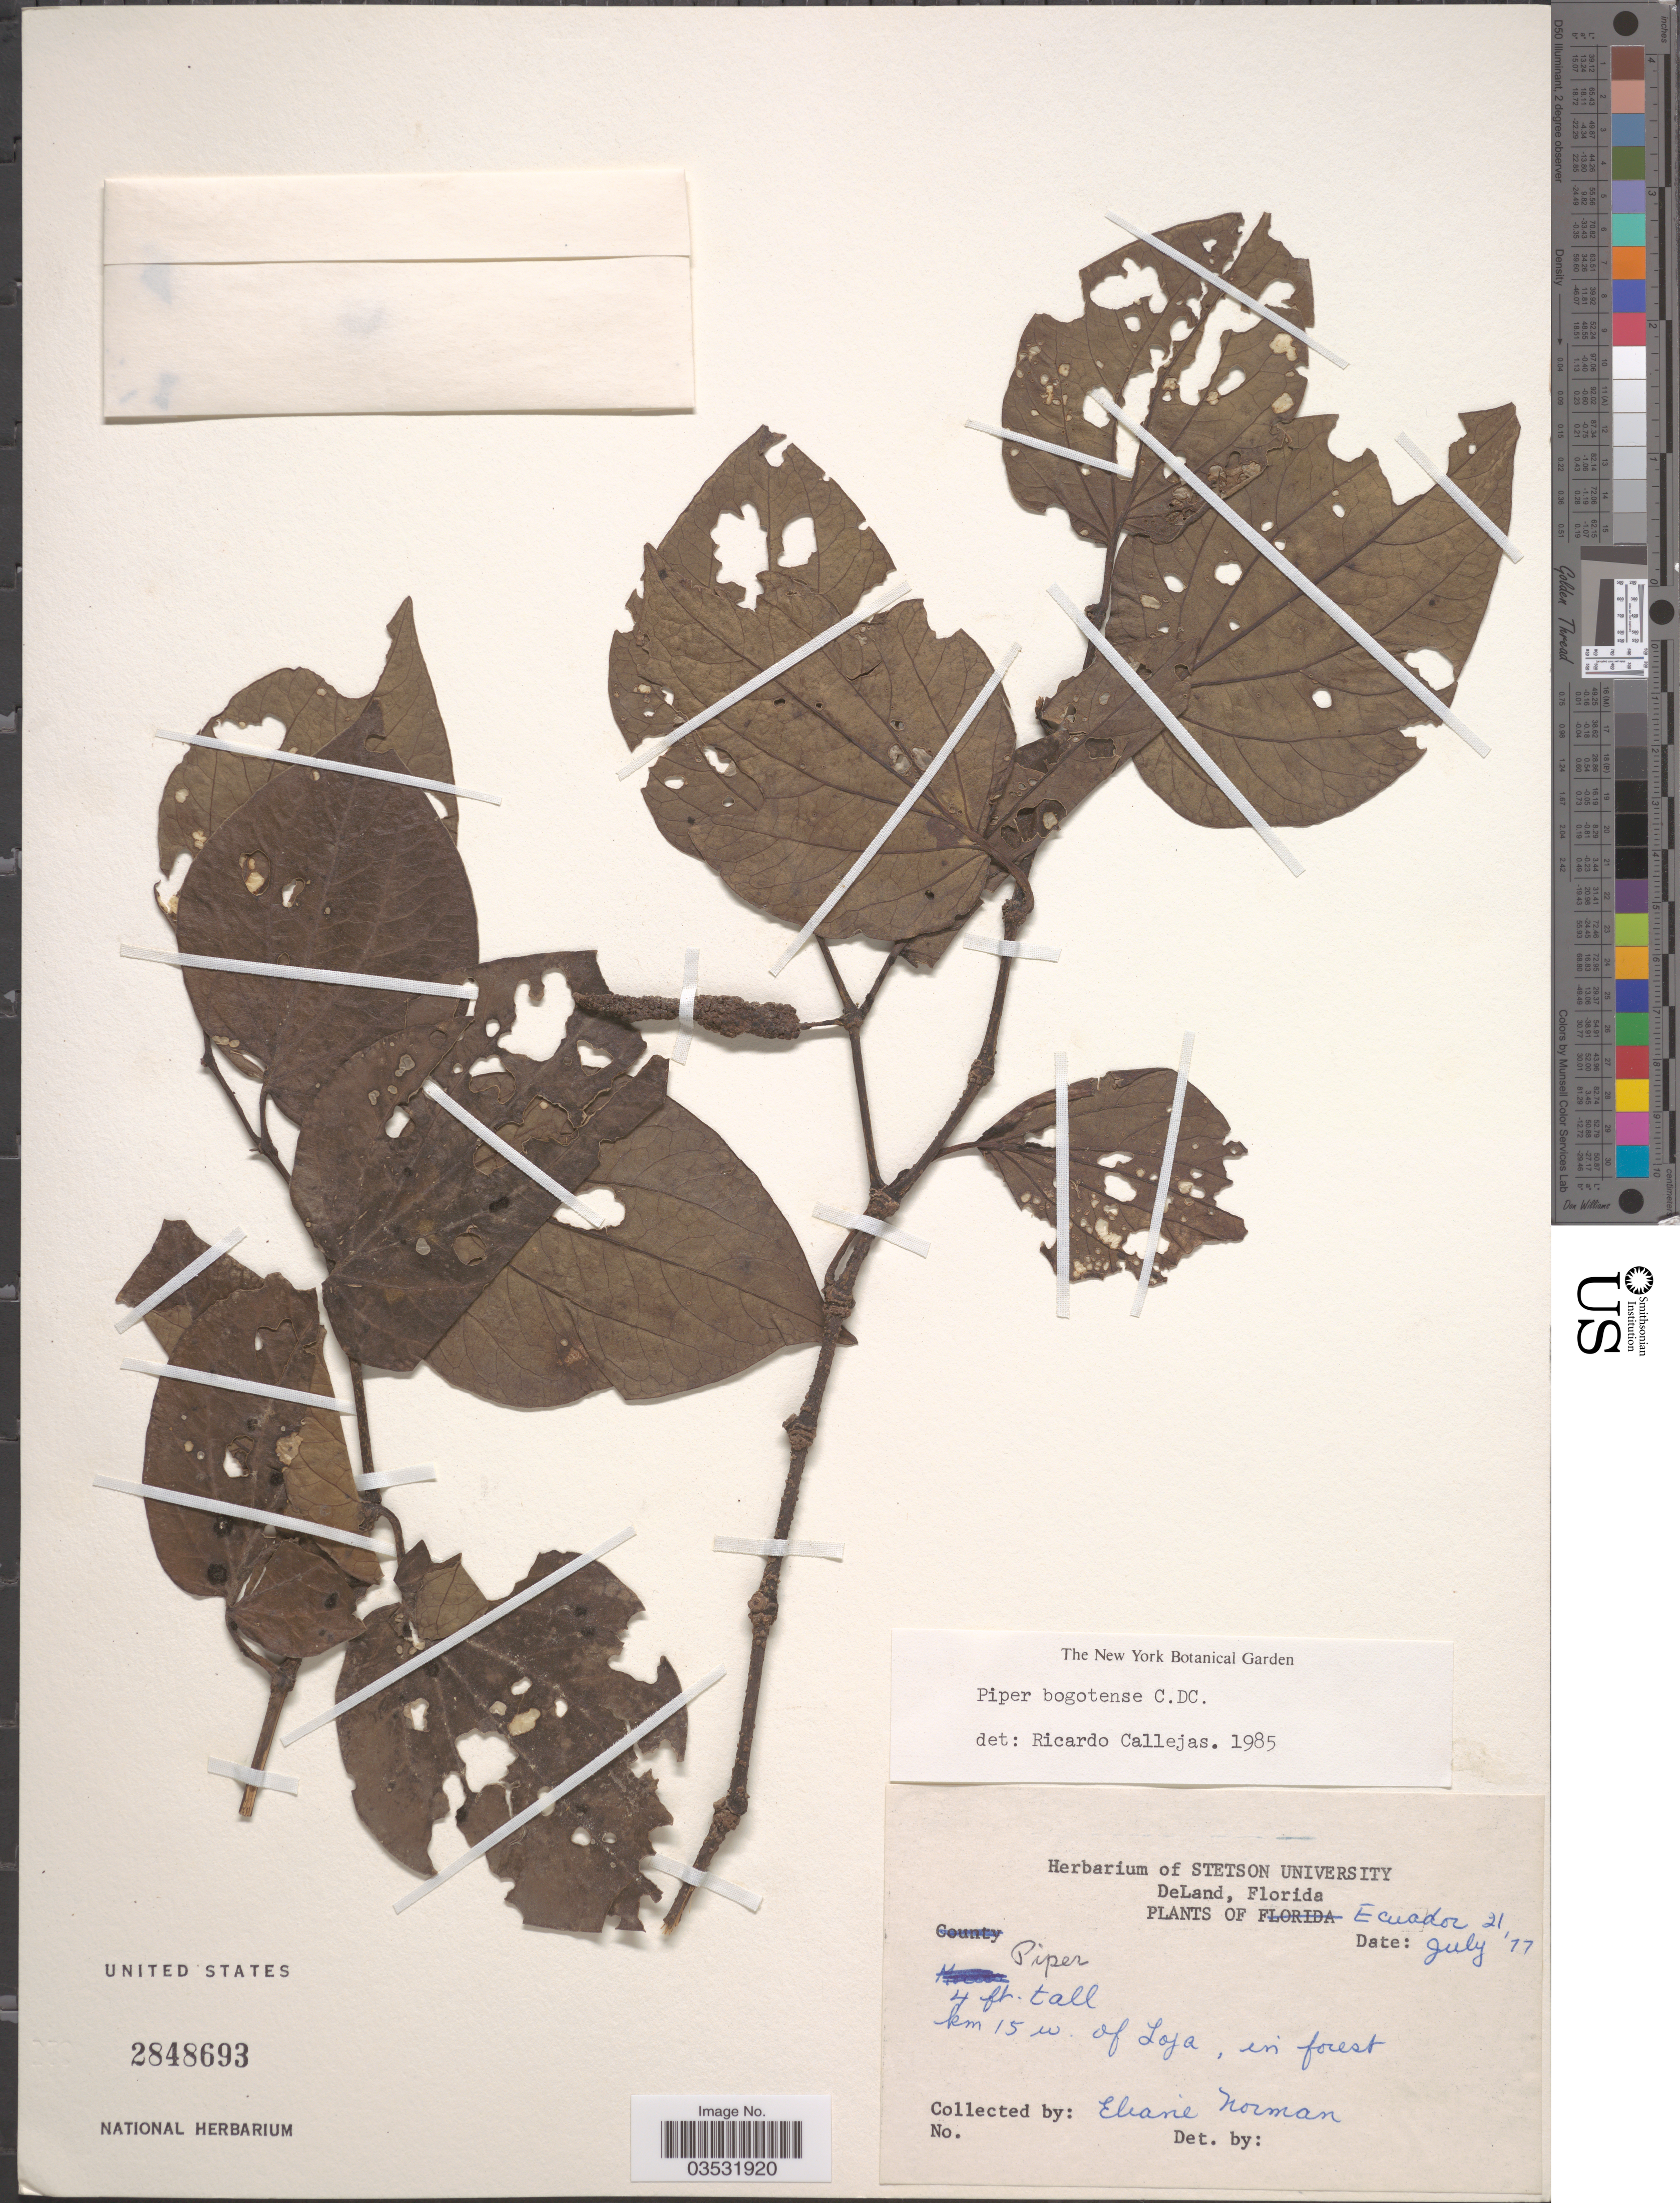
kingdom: Plantae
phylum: Tracheophyta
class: Magnoliopsida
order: Piperales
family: Piperaceae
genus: Piper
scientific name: Piper bogotense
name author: C. DC.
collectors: E. Norman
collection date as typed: Transcribed d/m/y: 21/7/77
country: Ecuador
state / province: Loja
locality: Km 15 w. of Loja, in forest.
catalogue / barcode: US 2848693